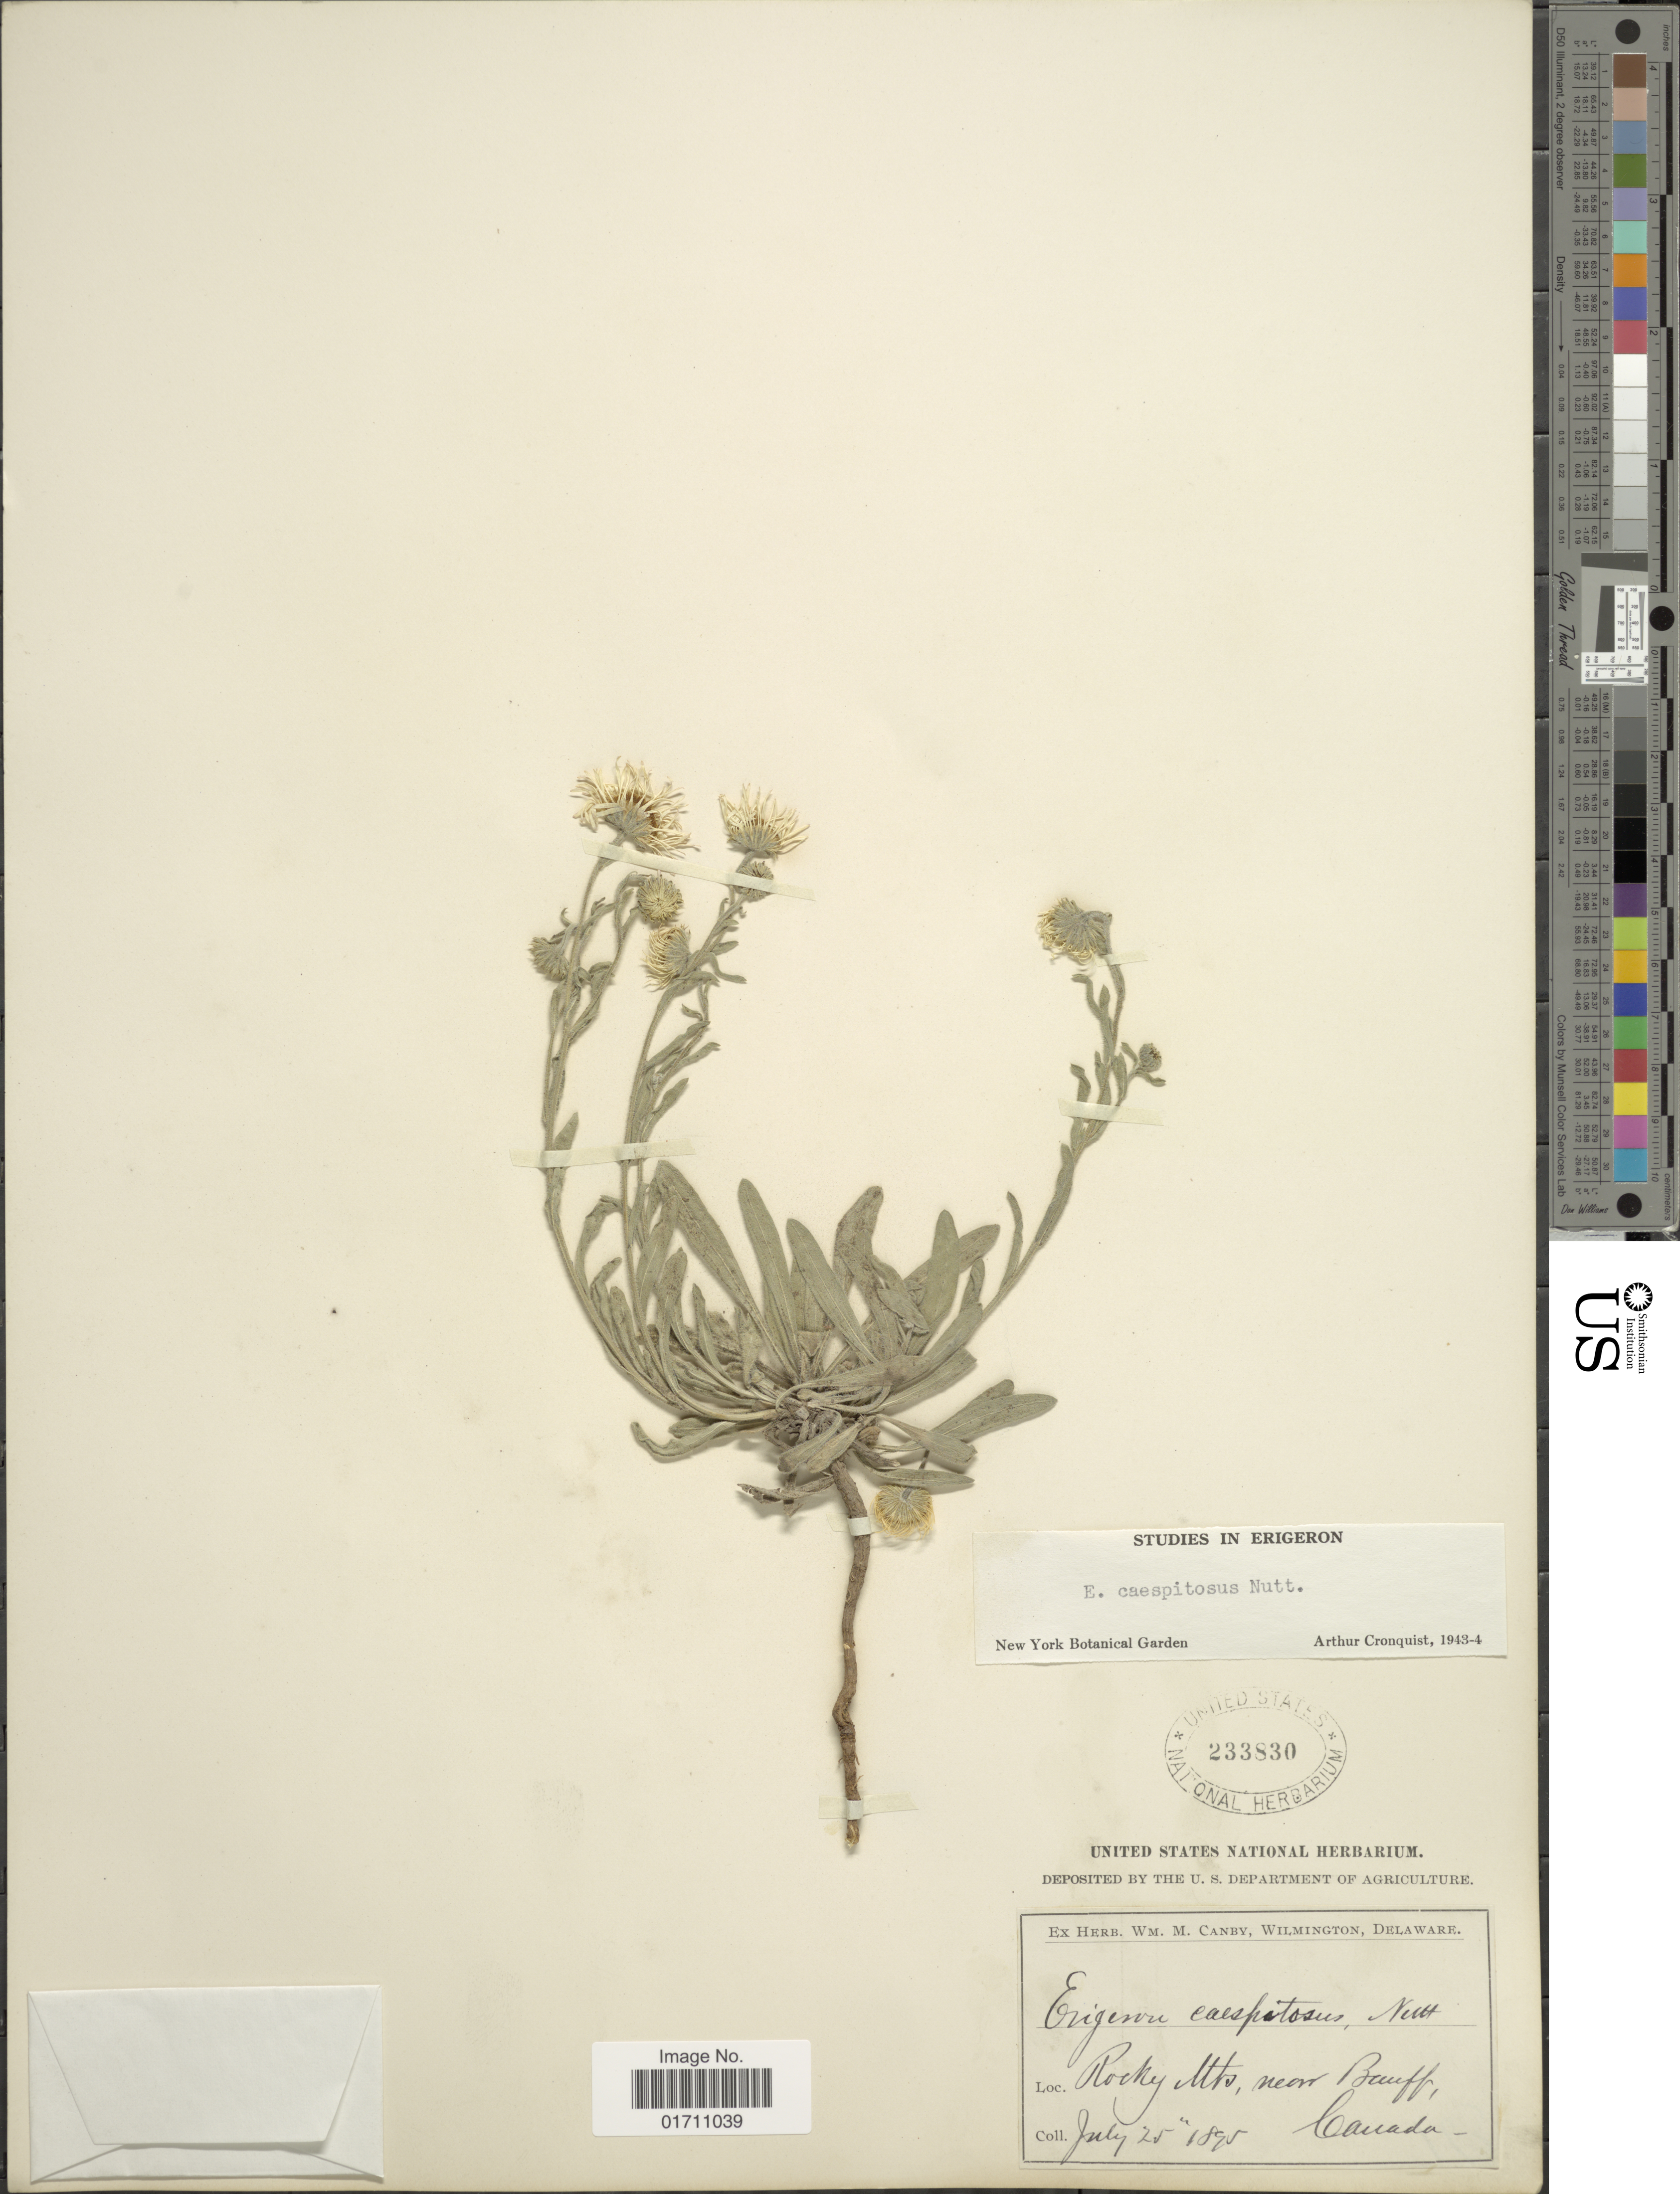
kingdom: Plantae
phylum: Tracheophyta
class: Magnoliopsida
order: Asterales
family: Asteraceae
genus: Erigeron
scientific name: Erigeron caespitosus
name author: Nutt.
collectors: ex herb. W.M. Canby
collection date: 1895-07-25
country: Canada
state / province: Alberta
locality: Rocky Mts, near Banff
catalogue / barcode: US 233830